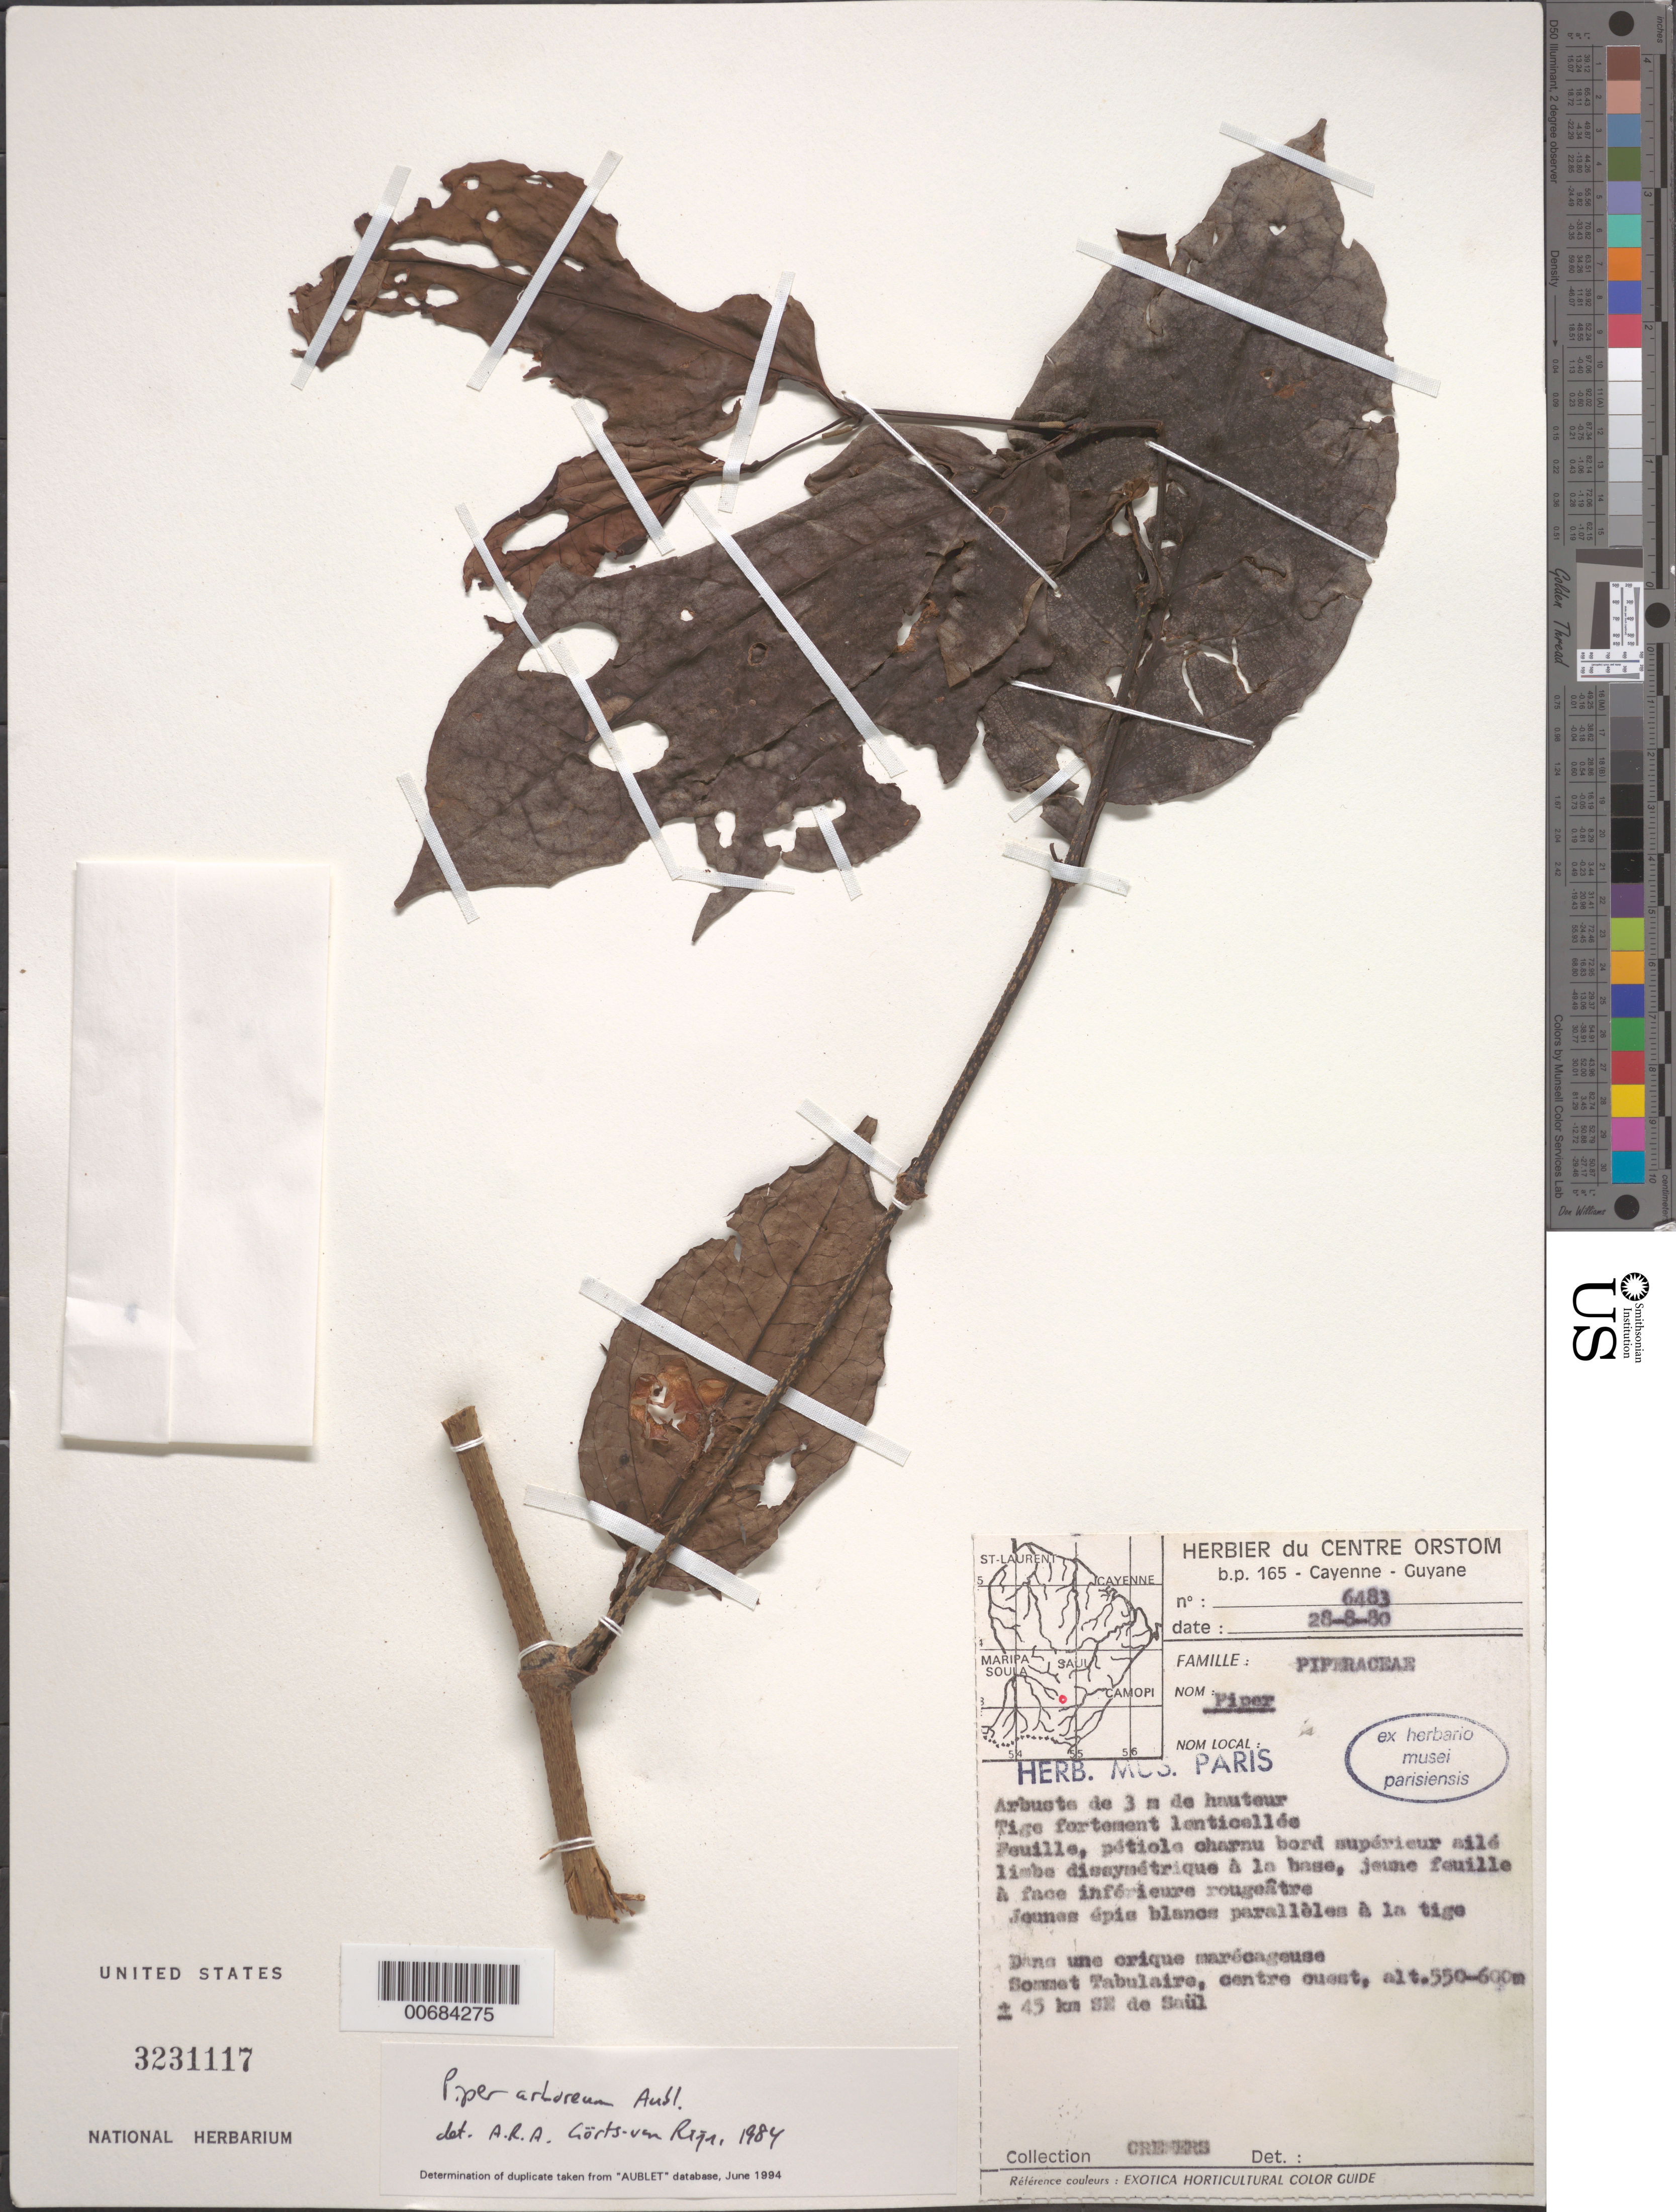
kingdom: Plantae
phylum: Tracheophyta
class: Magnoliopsida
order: Piperales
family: Piperaceae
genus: Piper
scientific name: Piper arboreum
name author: Aubl.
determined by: Görts-van Rijn, A. R. A.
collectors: G. Cremers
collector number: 6483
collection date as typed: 28-Aug-80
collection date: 1980-08-28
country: French Guiana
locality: Sommet Tabulaire, zone centrale, 40 km SE of Saül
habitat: Sans une crique marécageuse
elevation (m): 550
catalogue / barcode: US 3231117